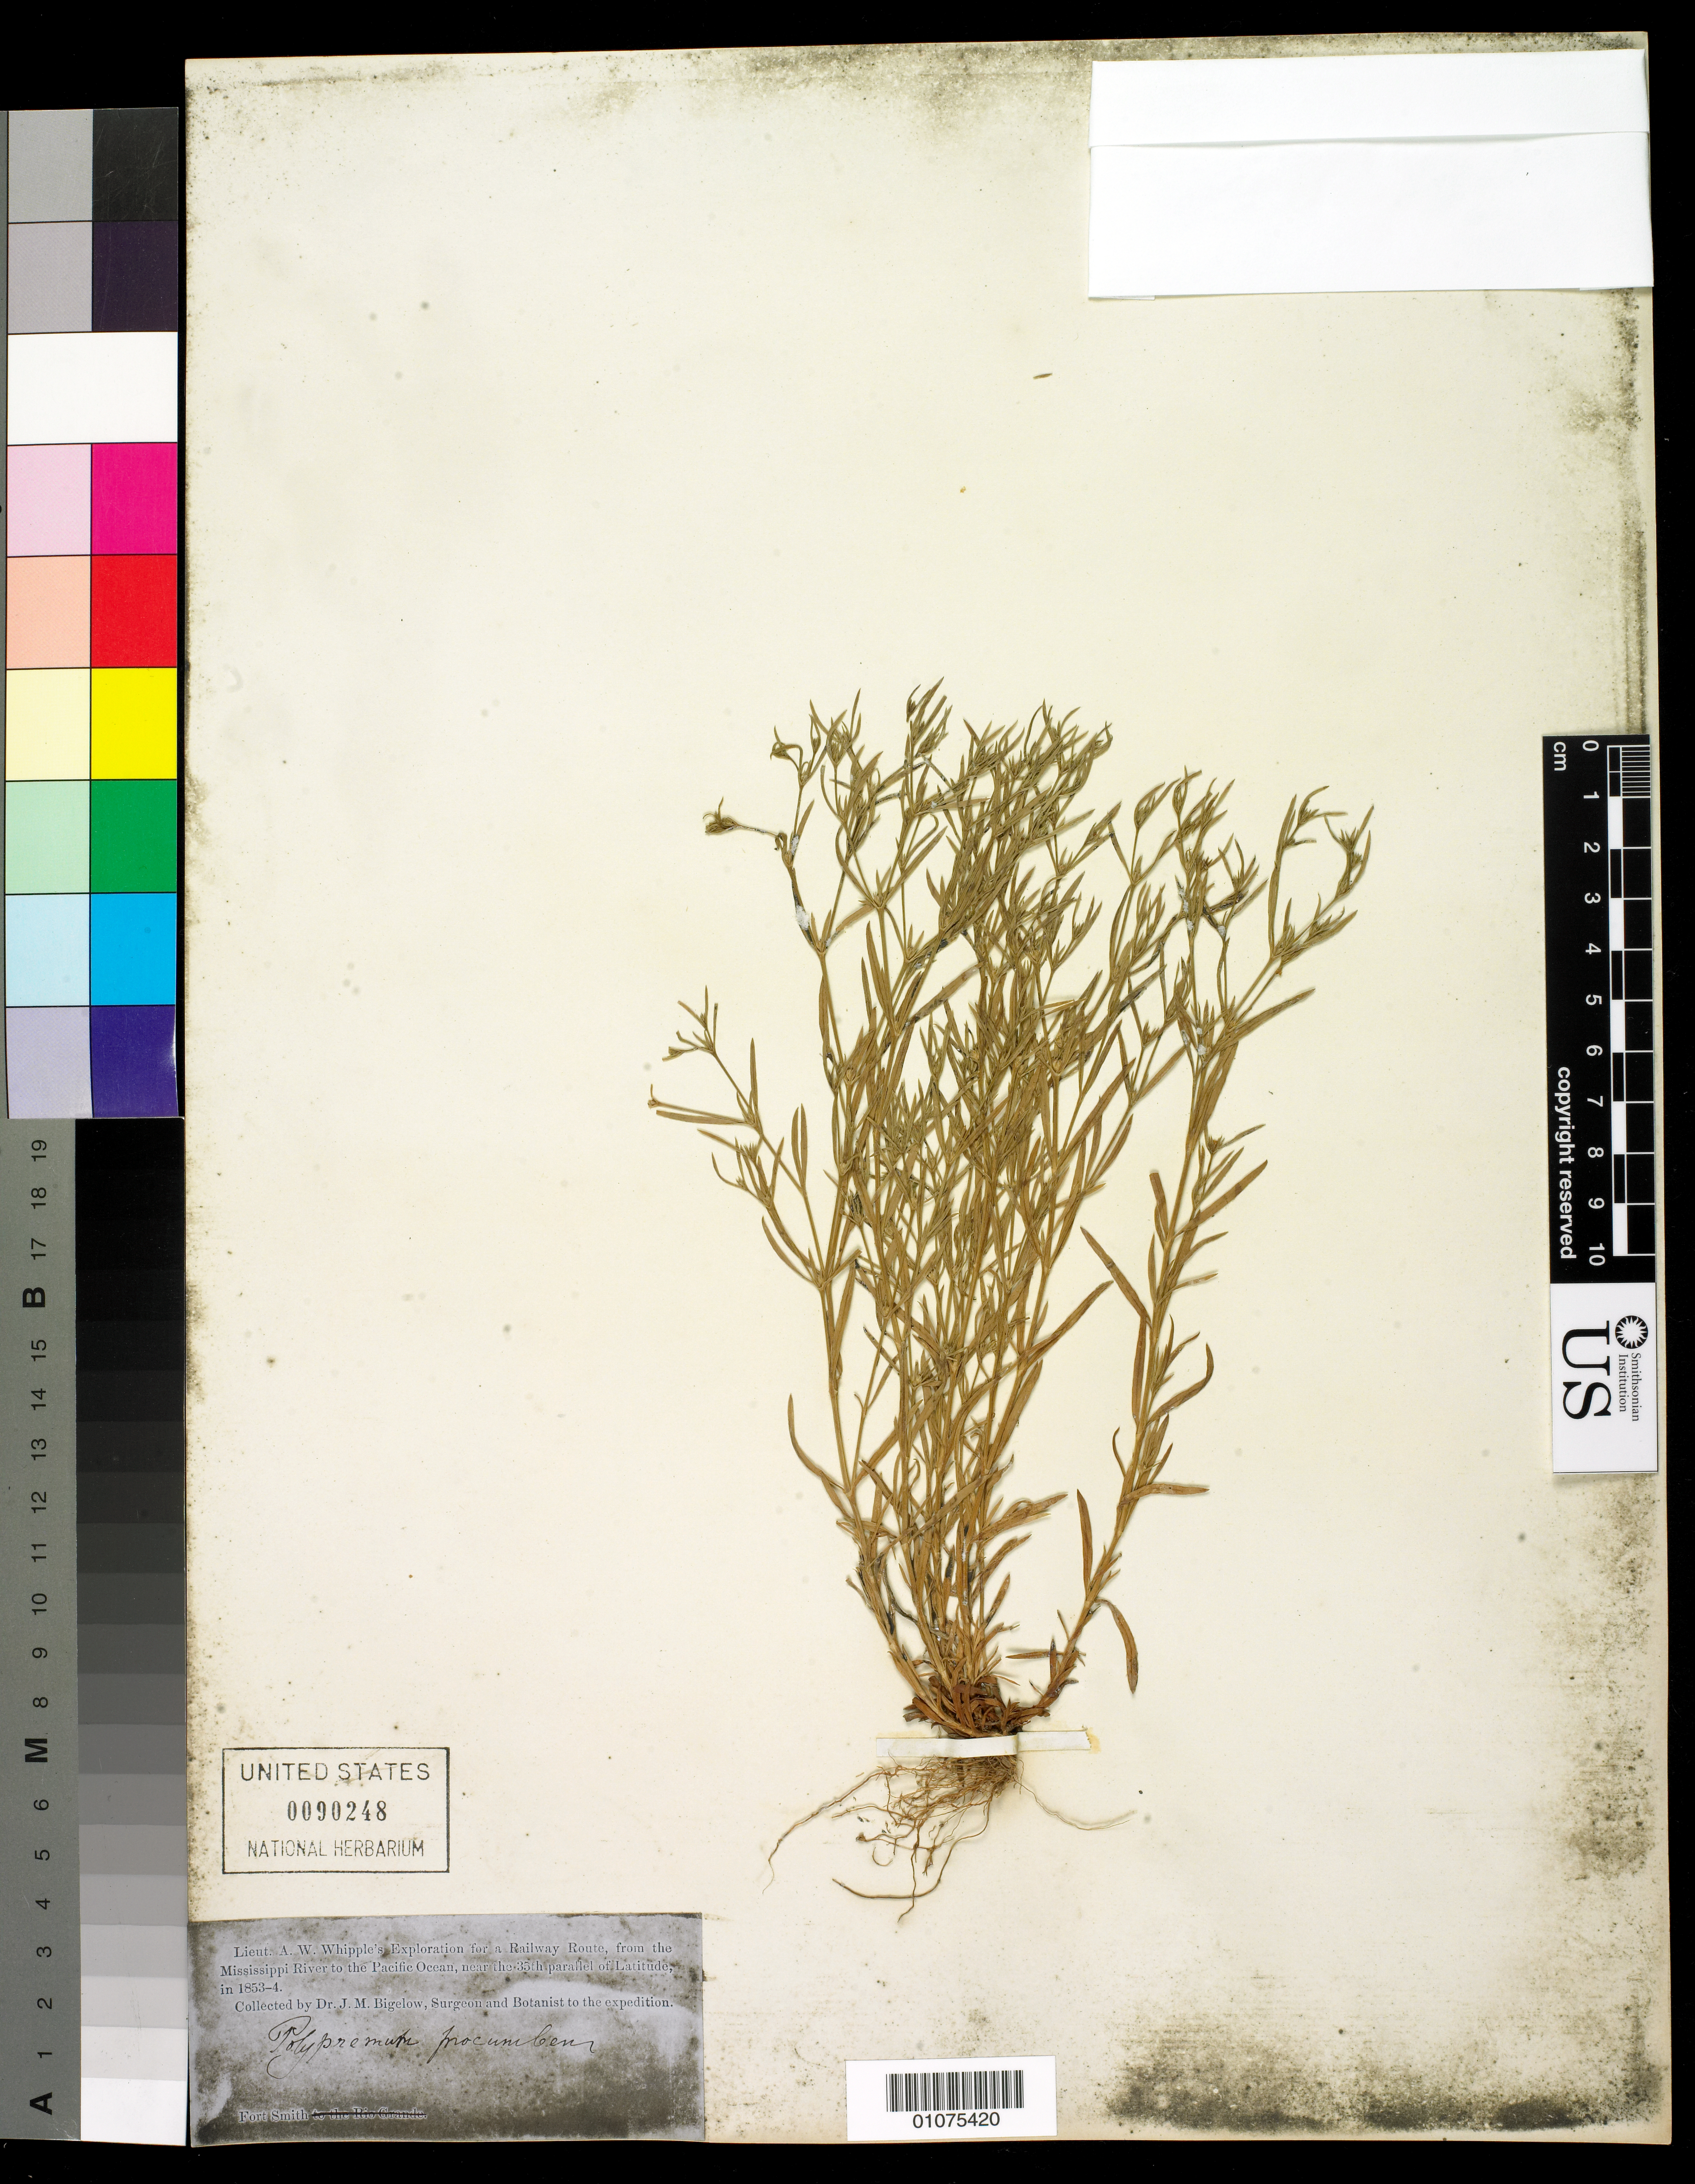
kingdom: Plantae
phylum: Tracheophyta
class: Magnoliopsida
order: Lamiales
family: Tetrachondraceae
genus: Polypremum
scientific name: Polypremum procumbens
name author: L.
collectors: J. M. Bigelow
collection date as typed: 1853 to -- -- 1854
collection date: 1853/1854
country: United States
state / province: Arkansas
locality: Fort smith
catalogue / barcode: US 90248